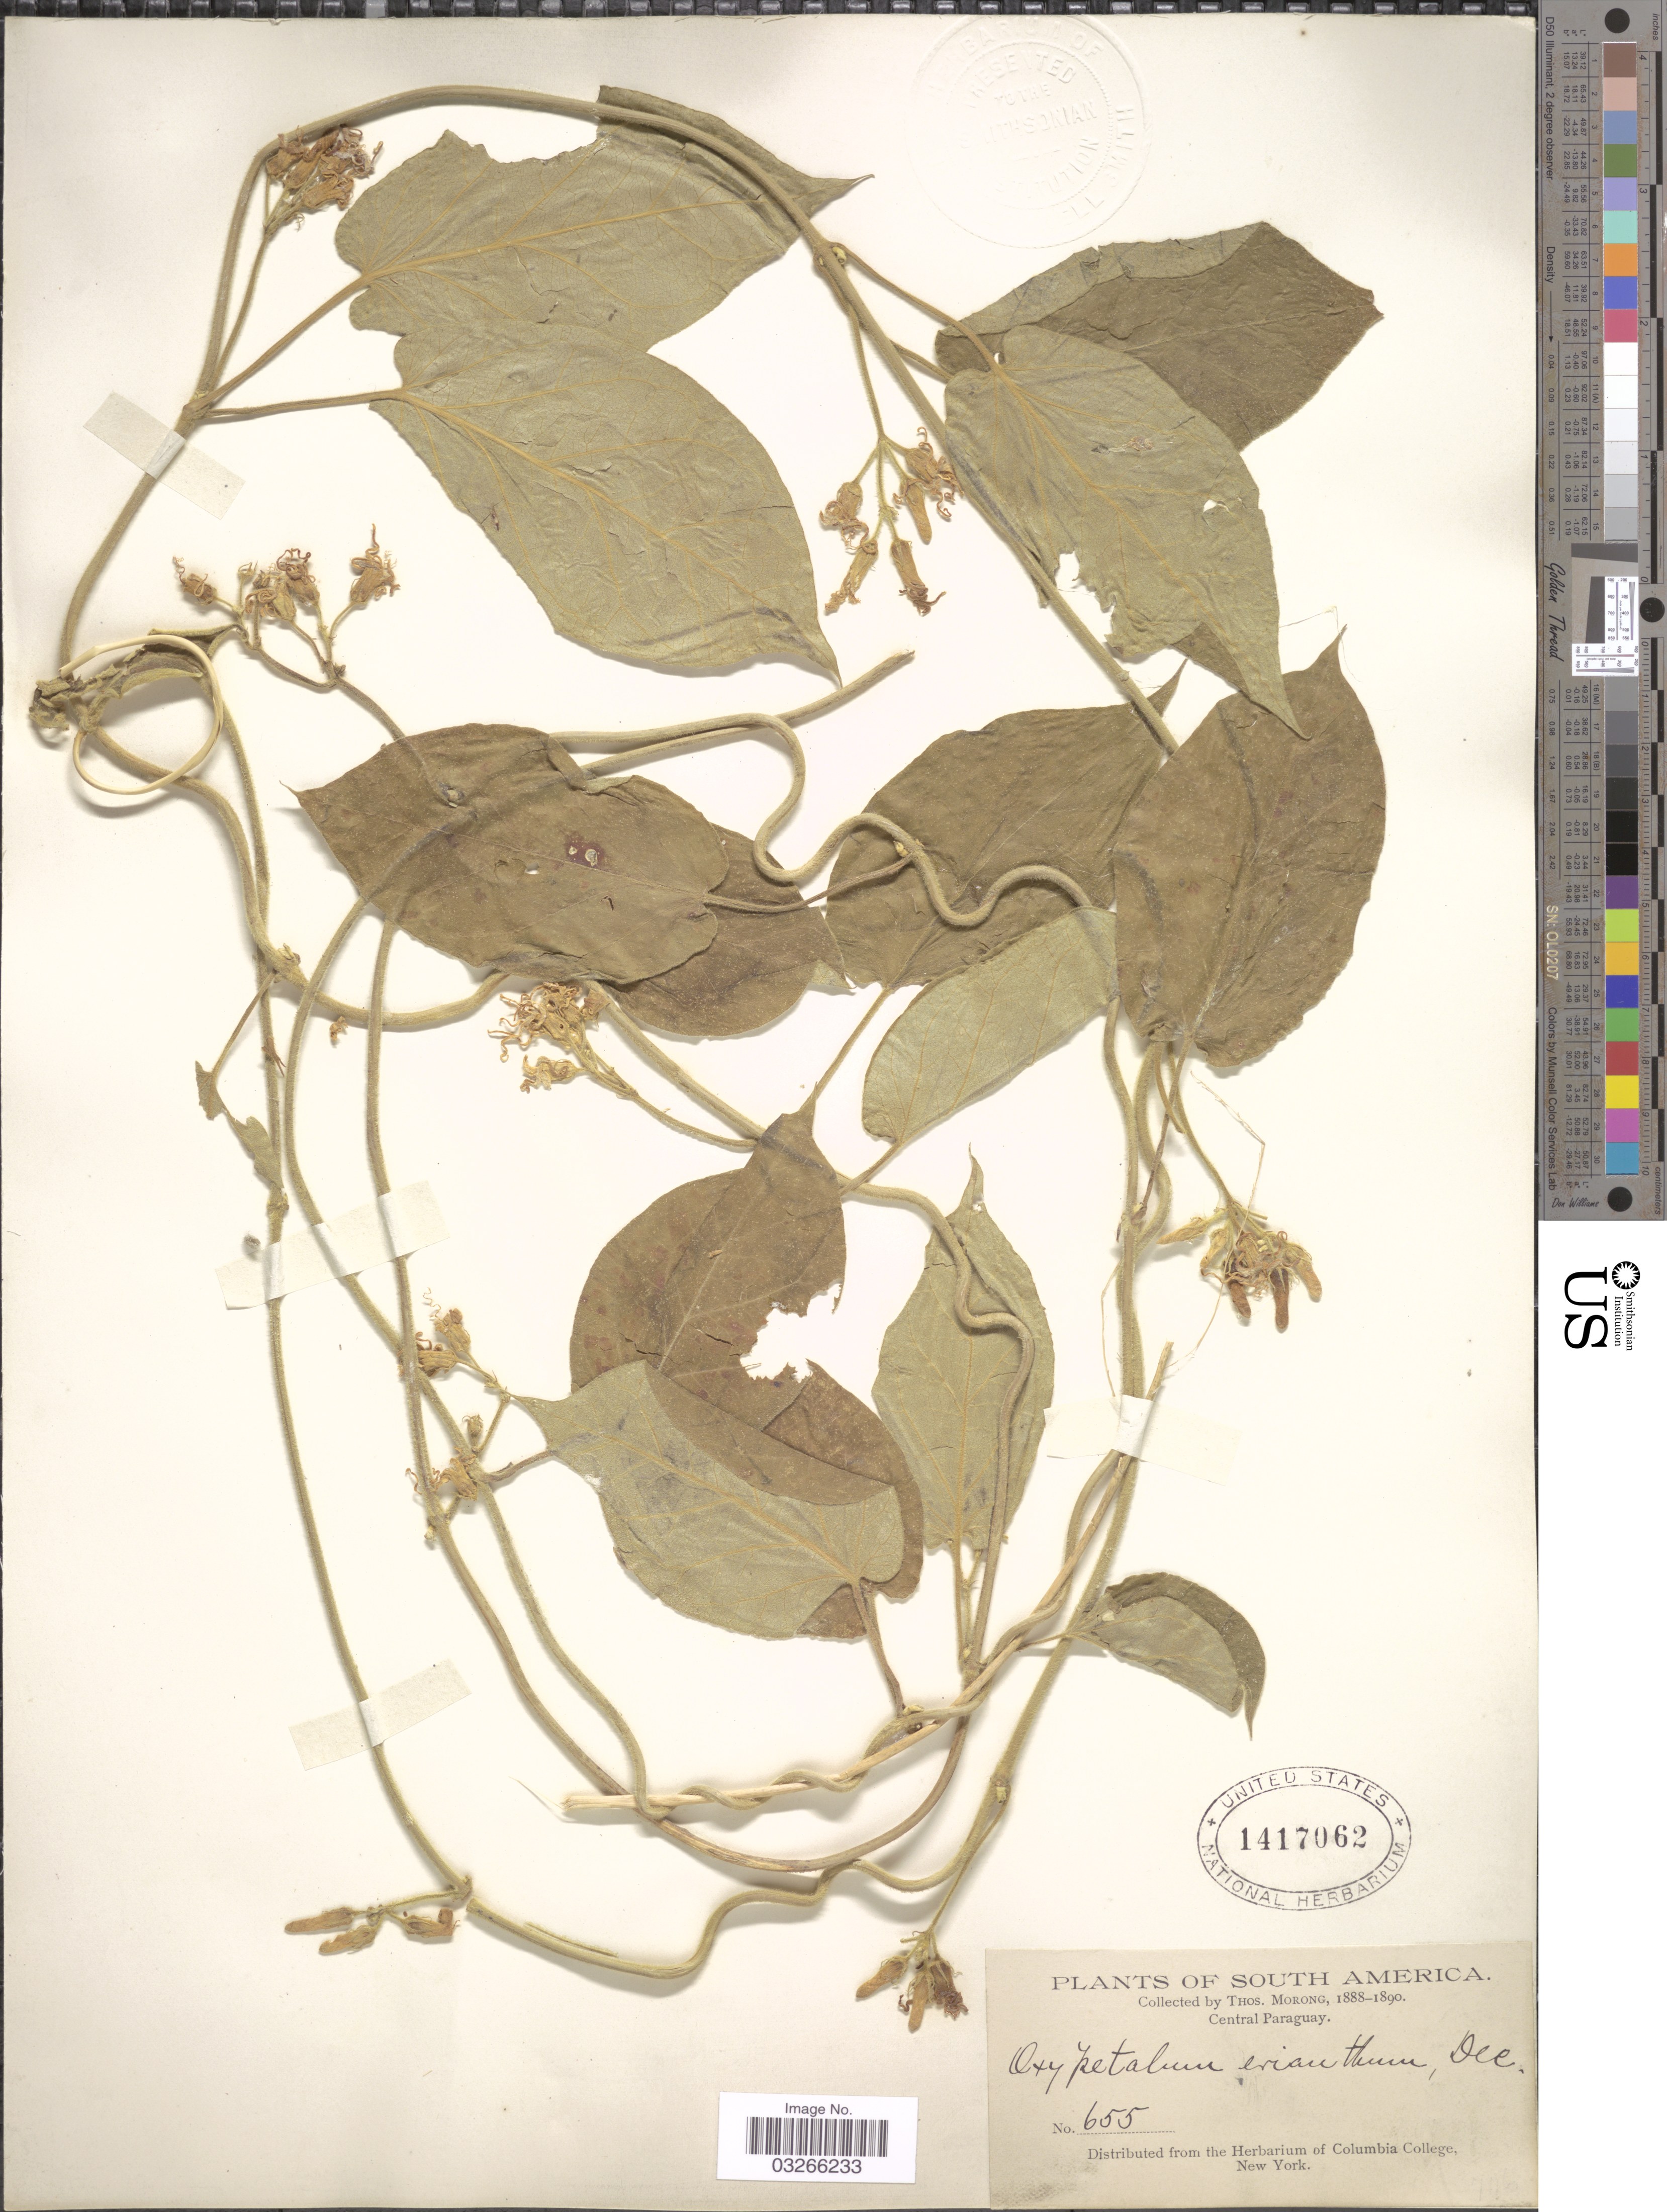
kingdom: Plantae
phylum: Tracheophyta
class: Magnoliopsida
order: Gentianales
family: Apocynaceae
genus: Oxypetalum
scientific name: Oxypetalum erianthum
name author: Decne.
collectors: ex herb. T. Morong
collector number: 655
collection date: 1888/1890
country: Paraguay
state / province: Central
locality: Central Paraguay.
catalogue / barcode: US 1417062